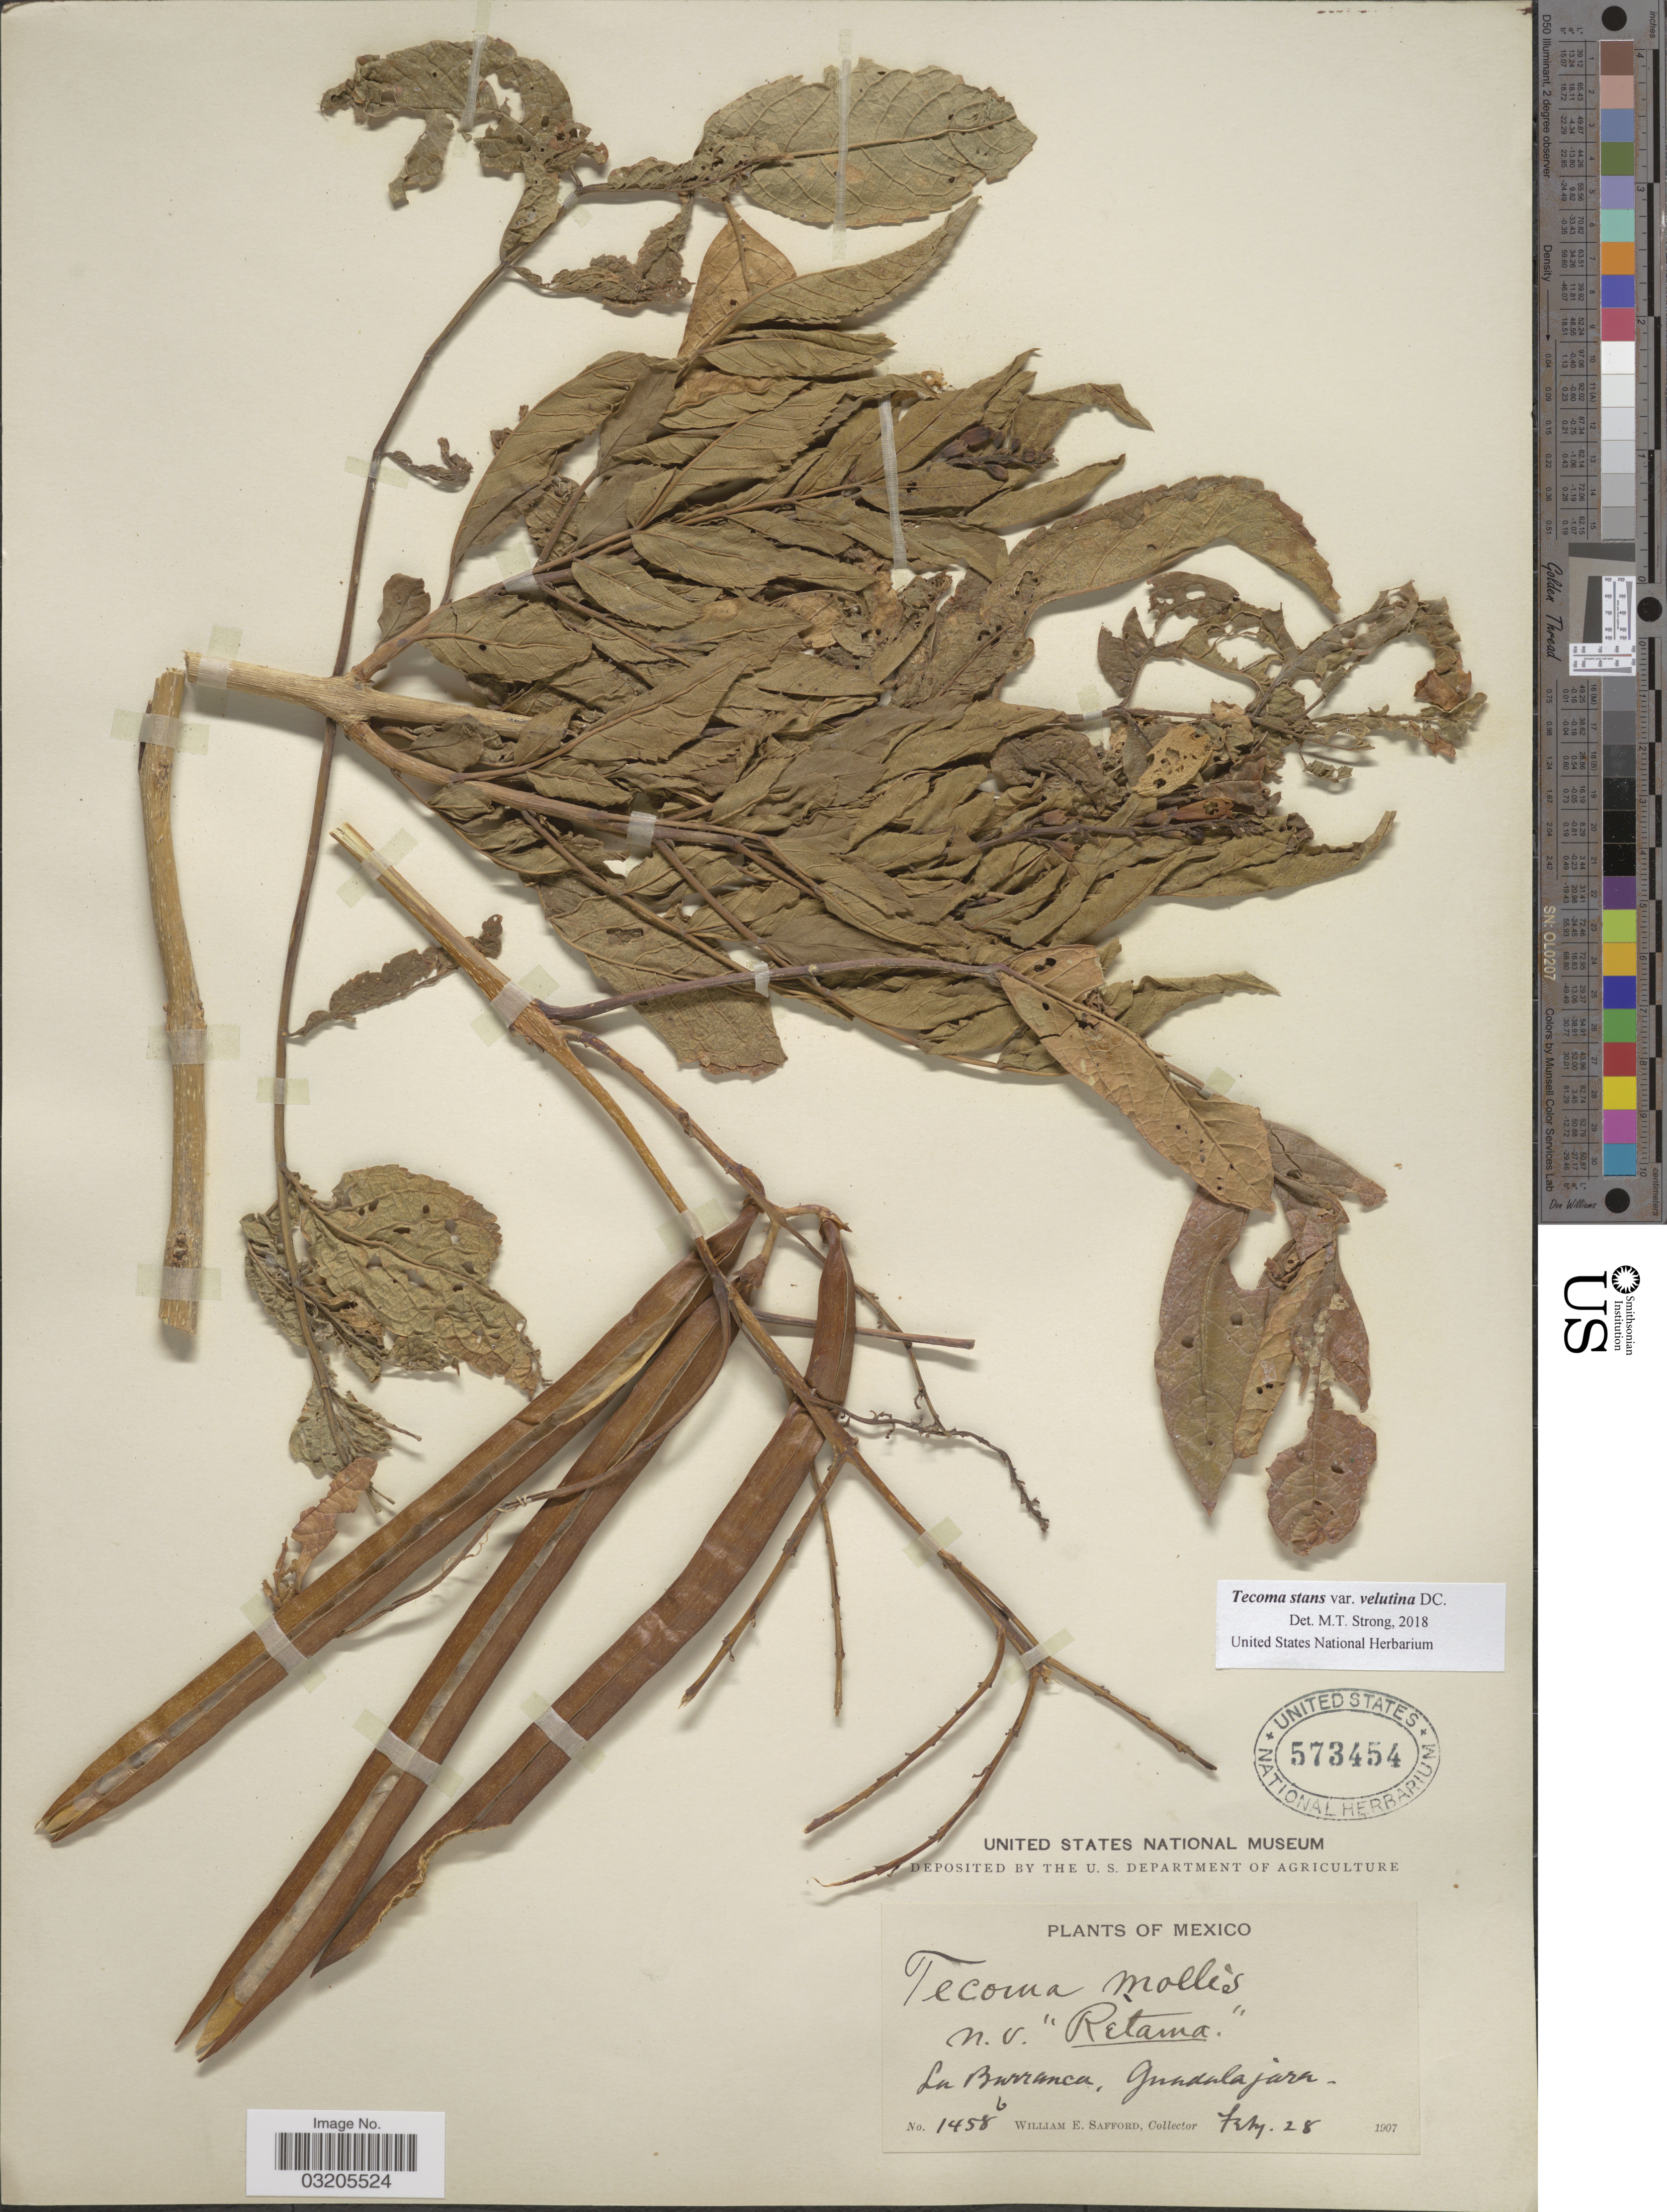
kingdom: Plantae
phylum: Tracheophyta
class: Magnoliopsida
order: Lamiales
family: Bignoniaceae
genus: Tecoma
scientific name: Tecoma stans var. velutina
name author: DC.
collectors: W. E. Safford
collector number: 1458b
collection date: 1907-02-28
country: Mexico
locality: La Barranca, Guadalajara.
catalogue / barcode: US 573454